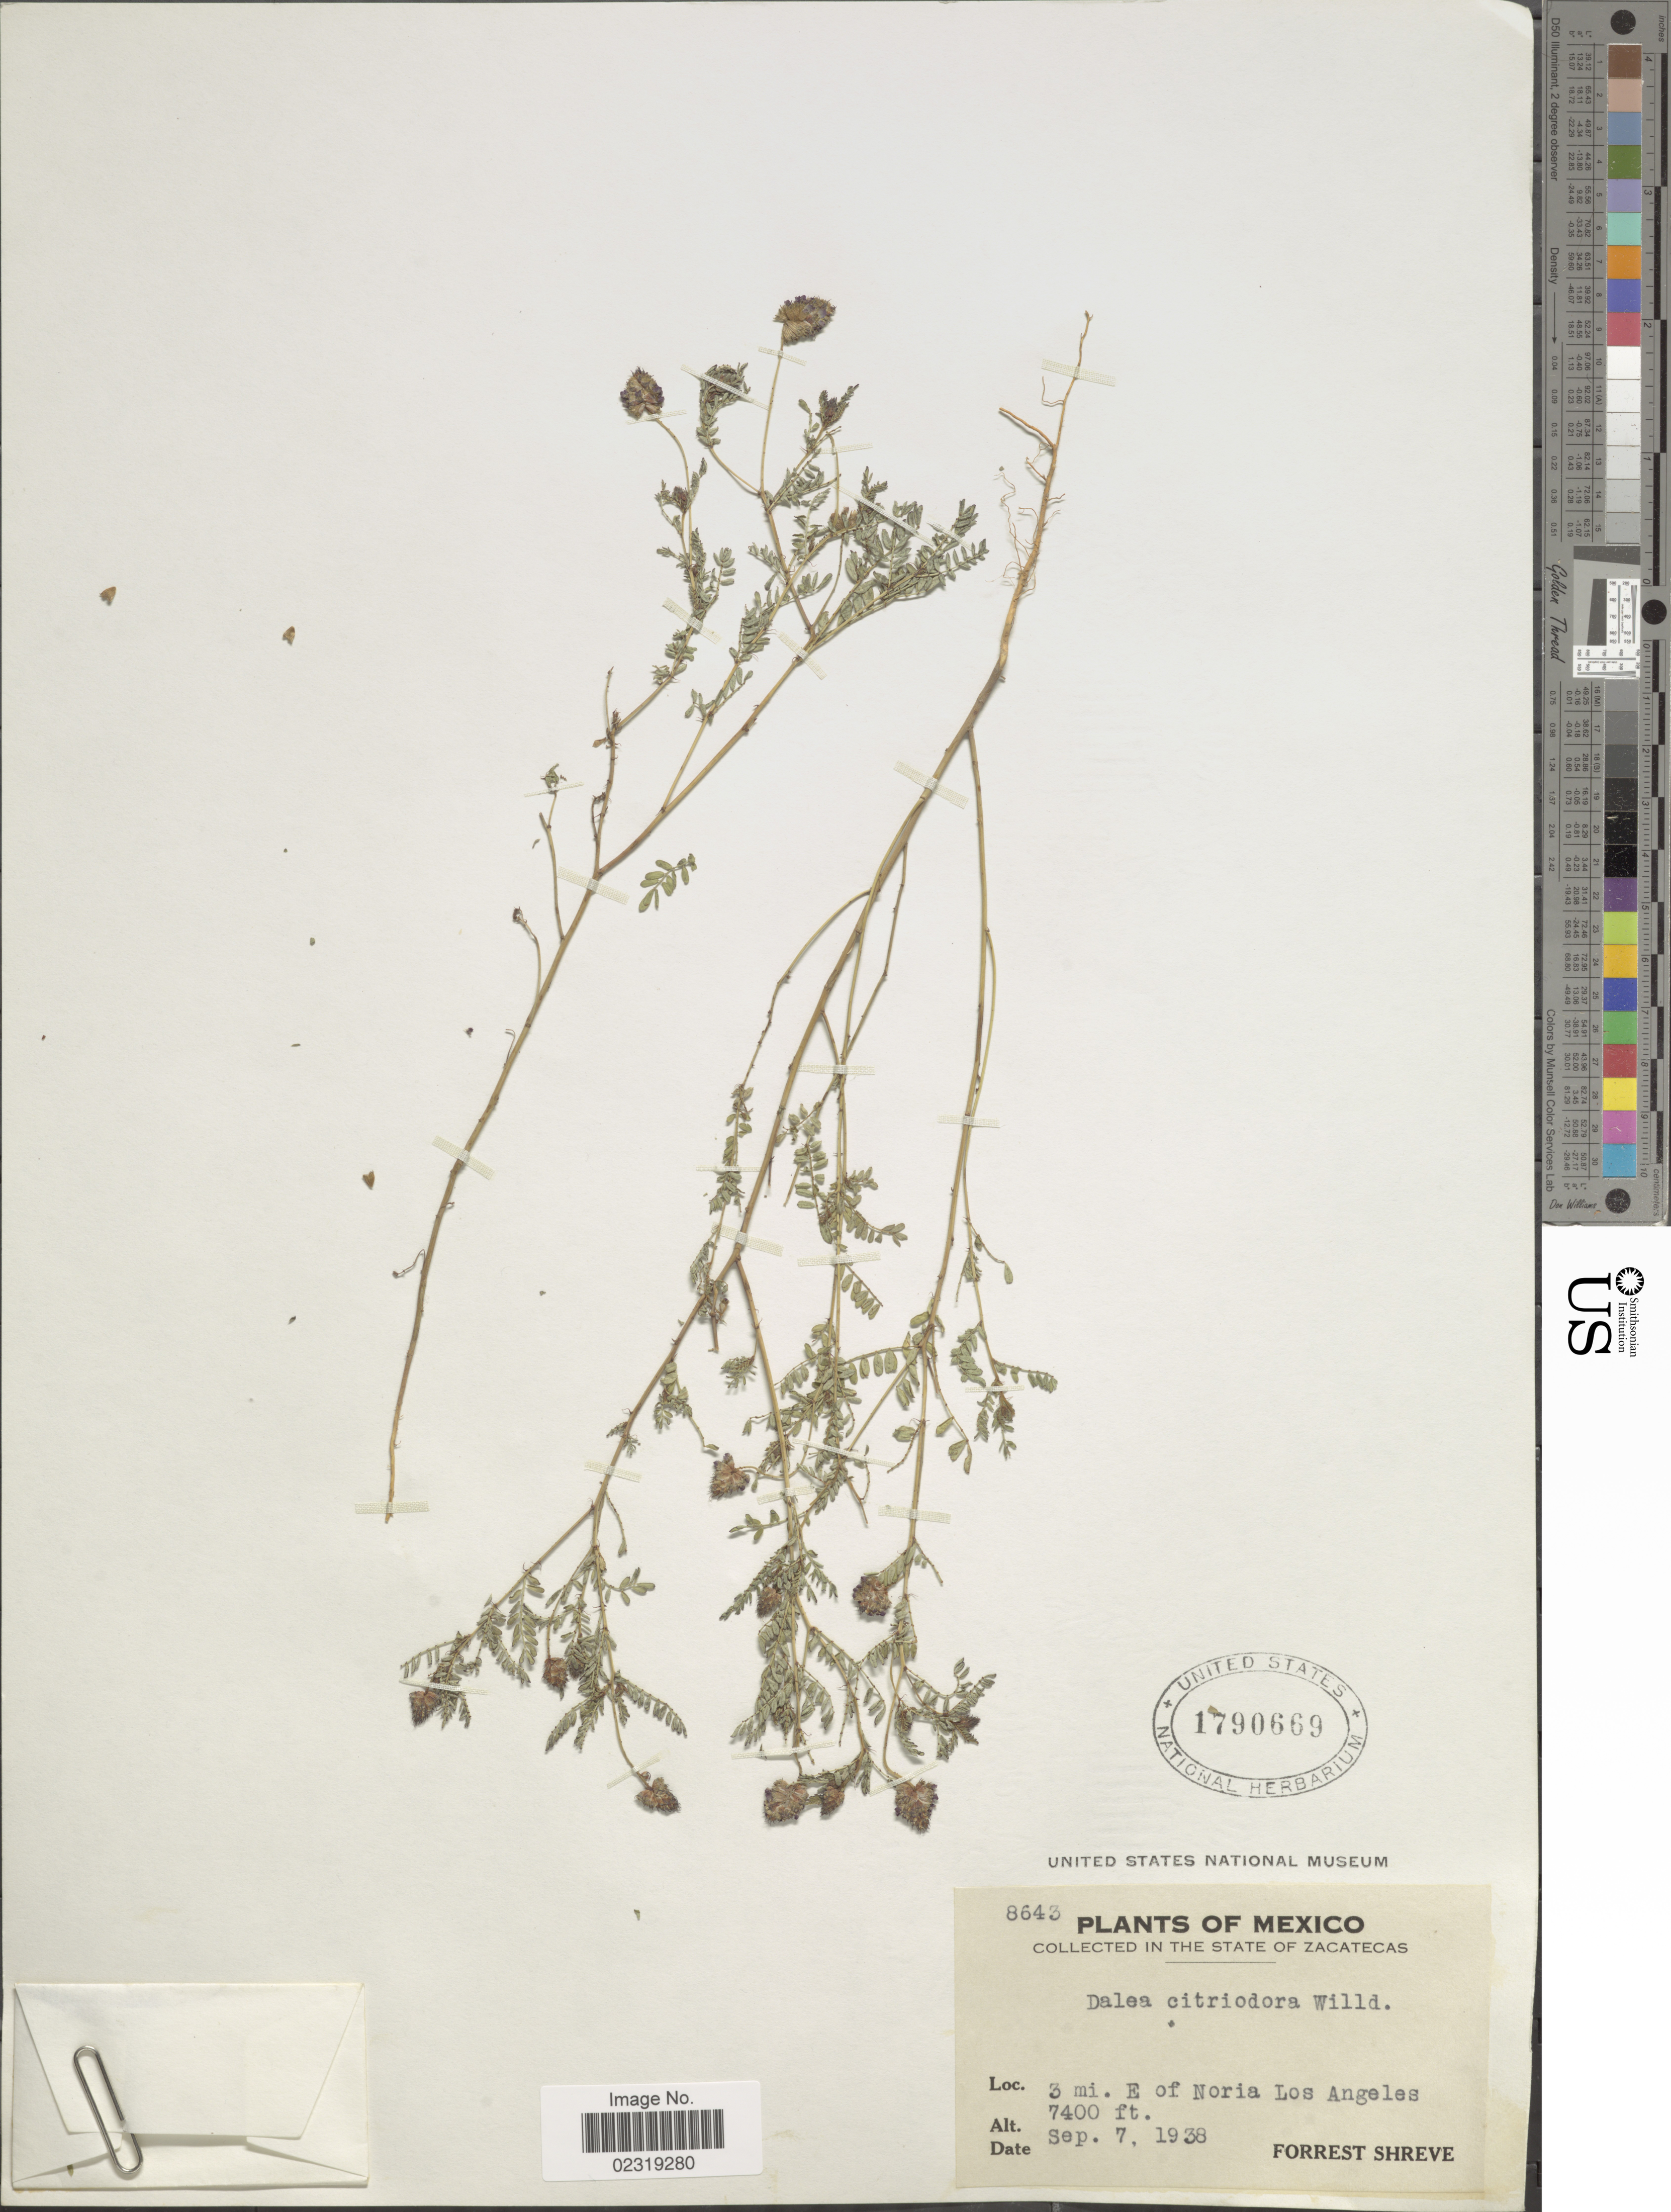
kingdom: Plantae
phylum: Tracheophyta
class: Magnoliopsida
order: Fabales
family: Fabaceae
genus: Dalea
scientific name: Dalea foliolosa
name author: (Aiton) Barneby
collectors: F. Shreve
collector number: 8643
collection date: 1938-09-07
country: Mexico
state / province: Zacatecas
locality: In the State of Zacatecas. 3 mi. E of Noria Los Angeles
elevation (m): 2256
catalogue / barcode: US 1790669